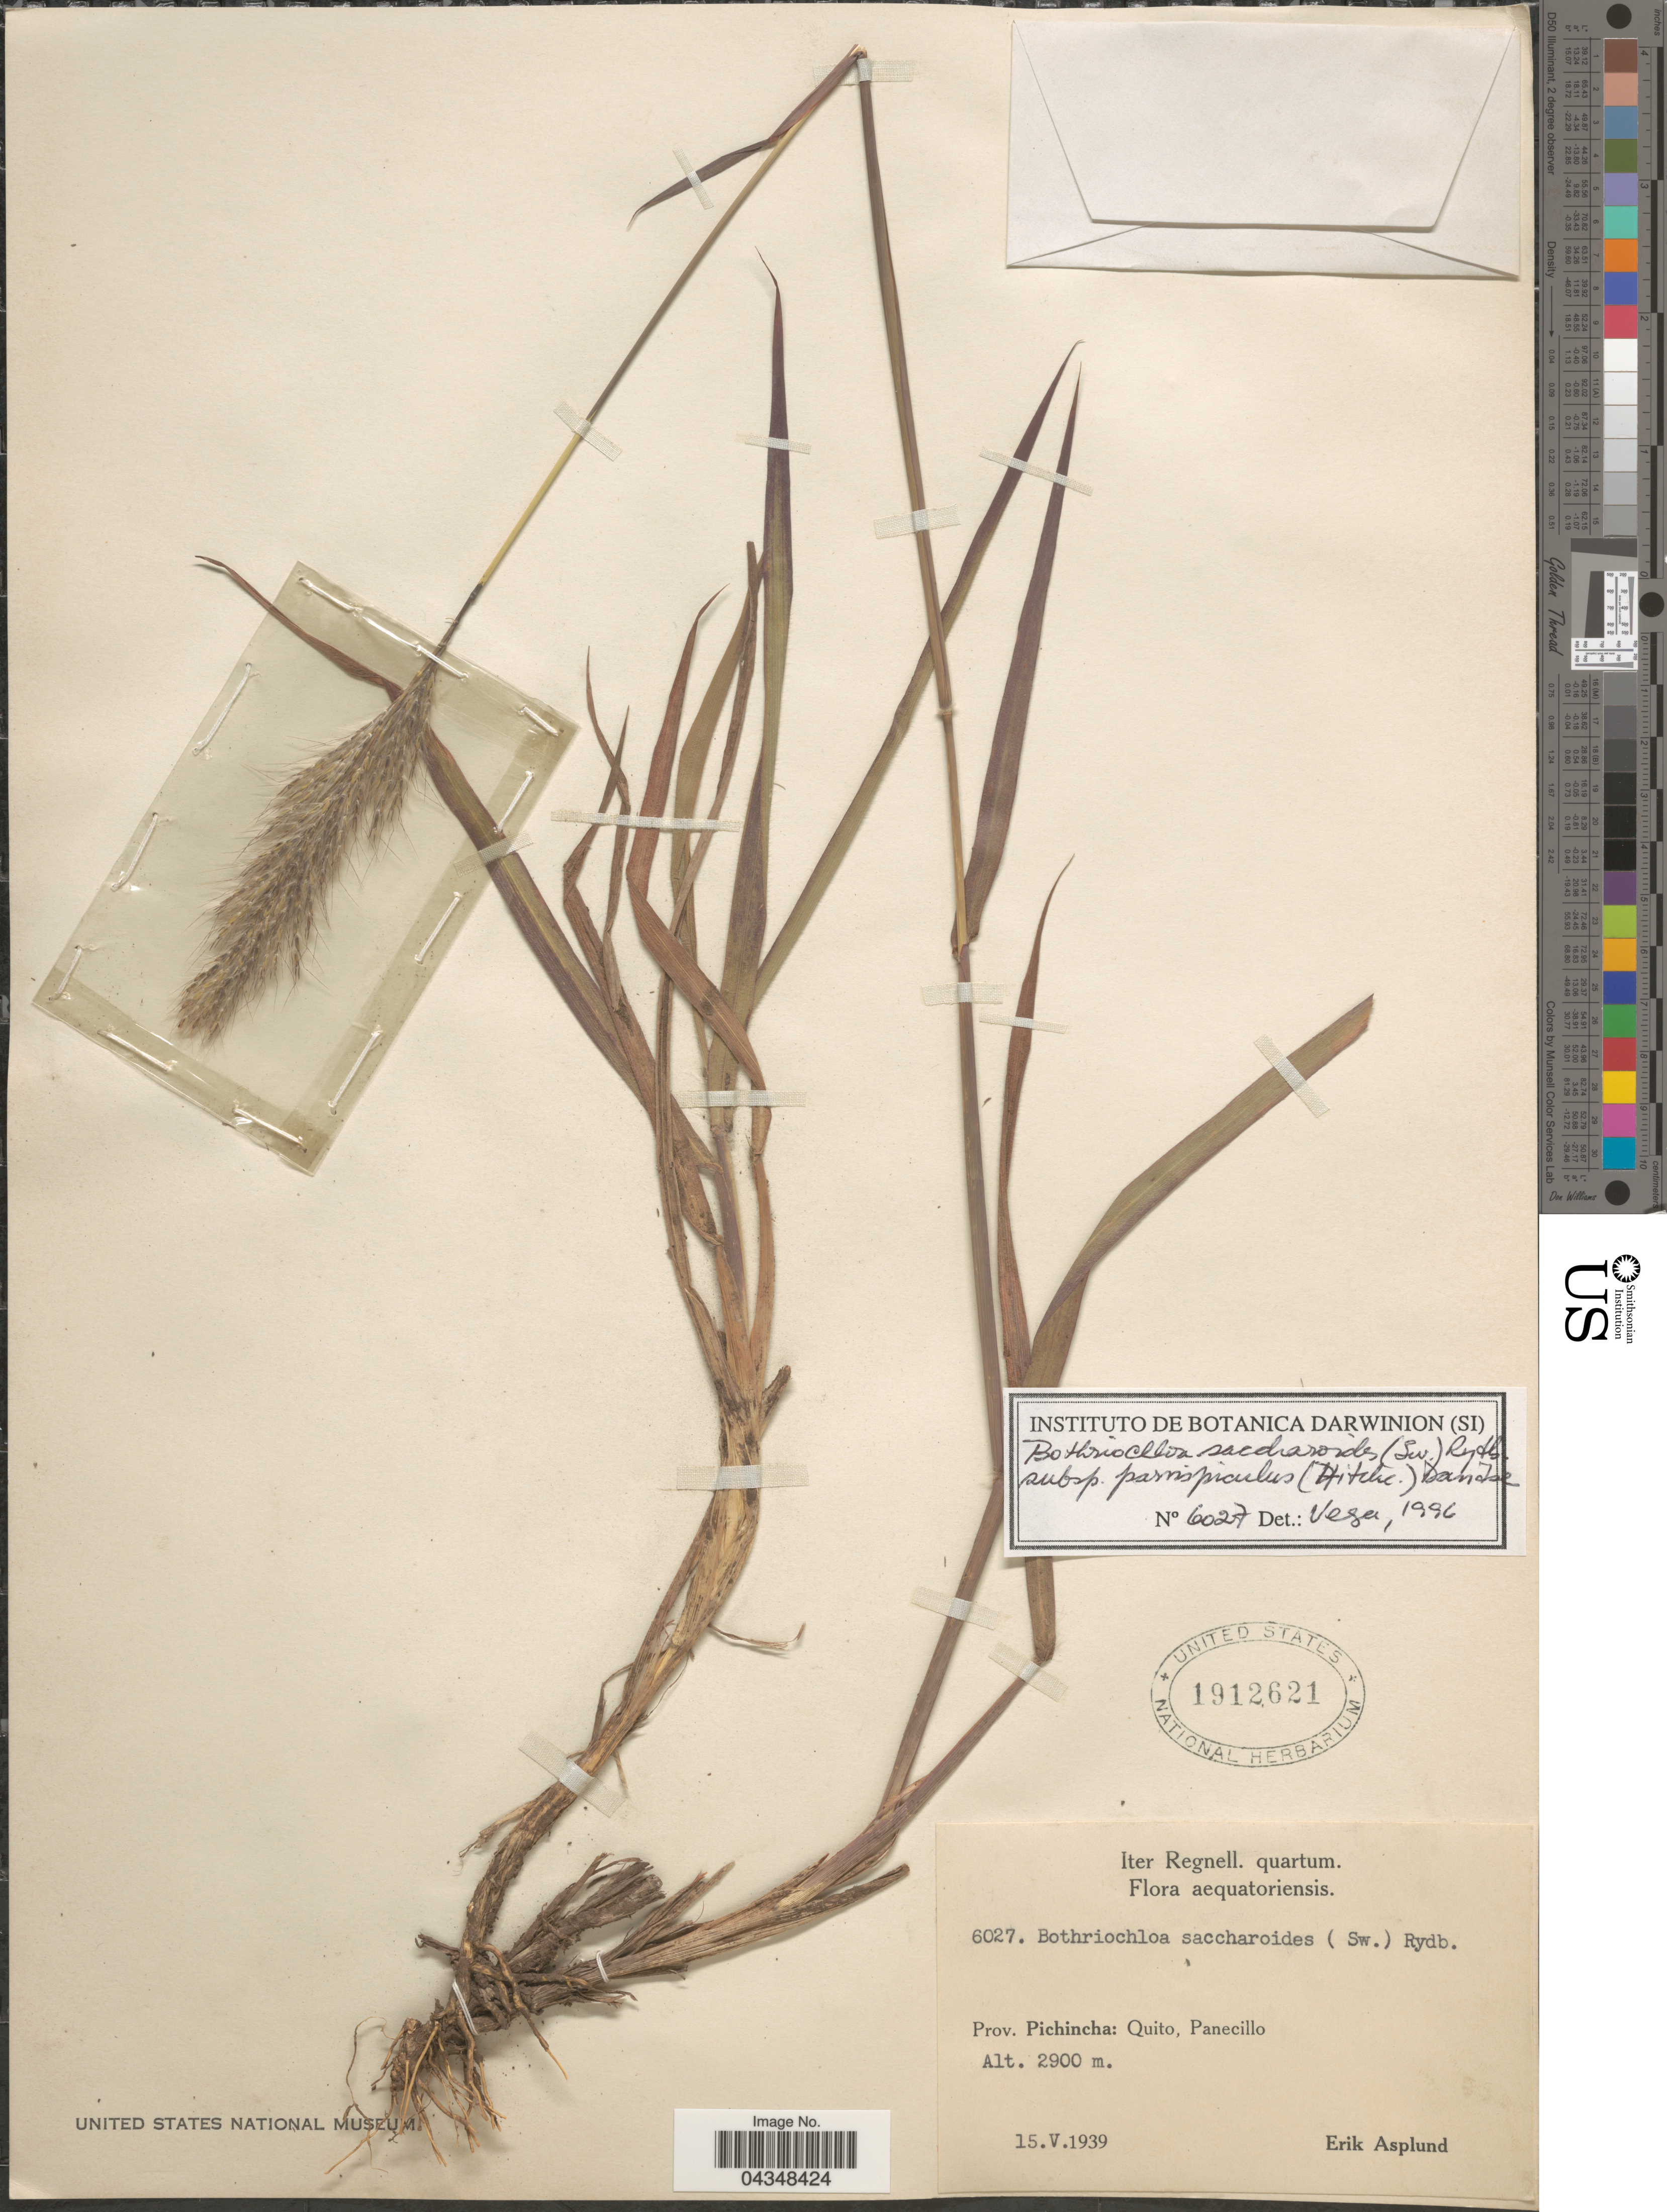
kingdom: Plantae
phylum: Tracheophyta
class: Liliopsida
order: Poales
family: Poaceae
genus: Bothriochloa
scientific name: Bothriochloa saccharoides var. parvispicula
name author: (Hitchc.) Tovar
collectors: E. Asplund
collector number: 6027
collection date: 1939-05-15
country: Ecuador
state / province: Pichincha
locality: Iter Regnell. quartum. Prov. Pichincha: Quito, Panecillo.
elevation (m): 2900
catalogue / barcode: US 1912621